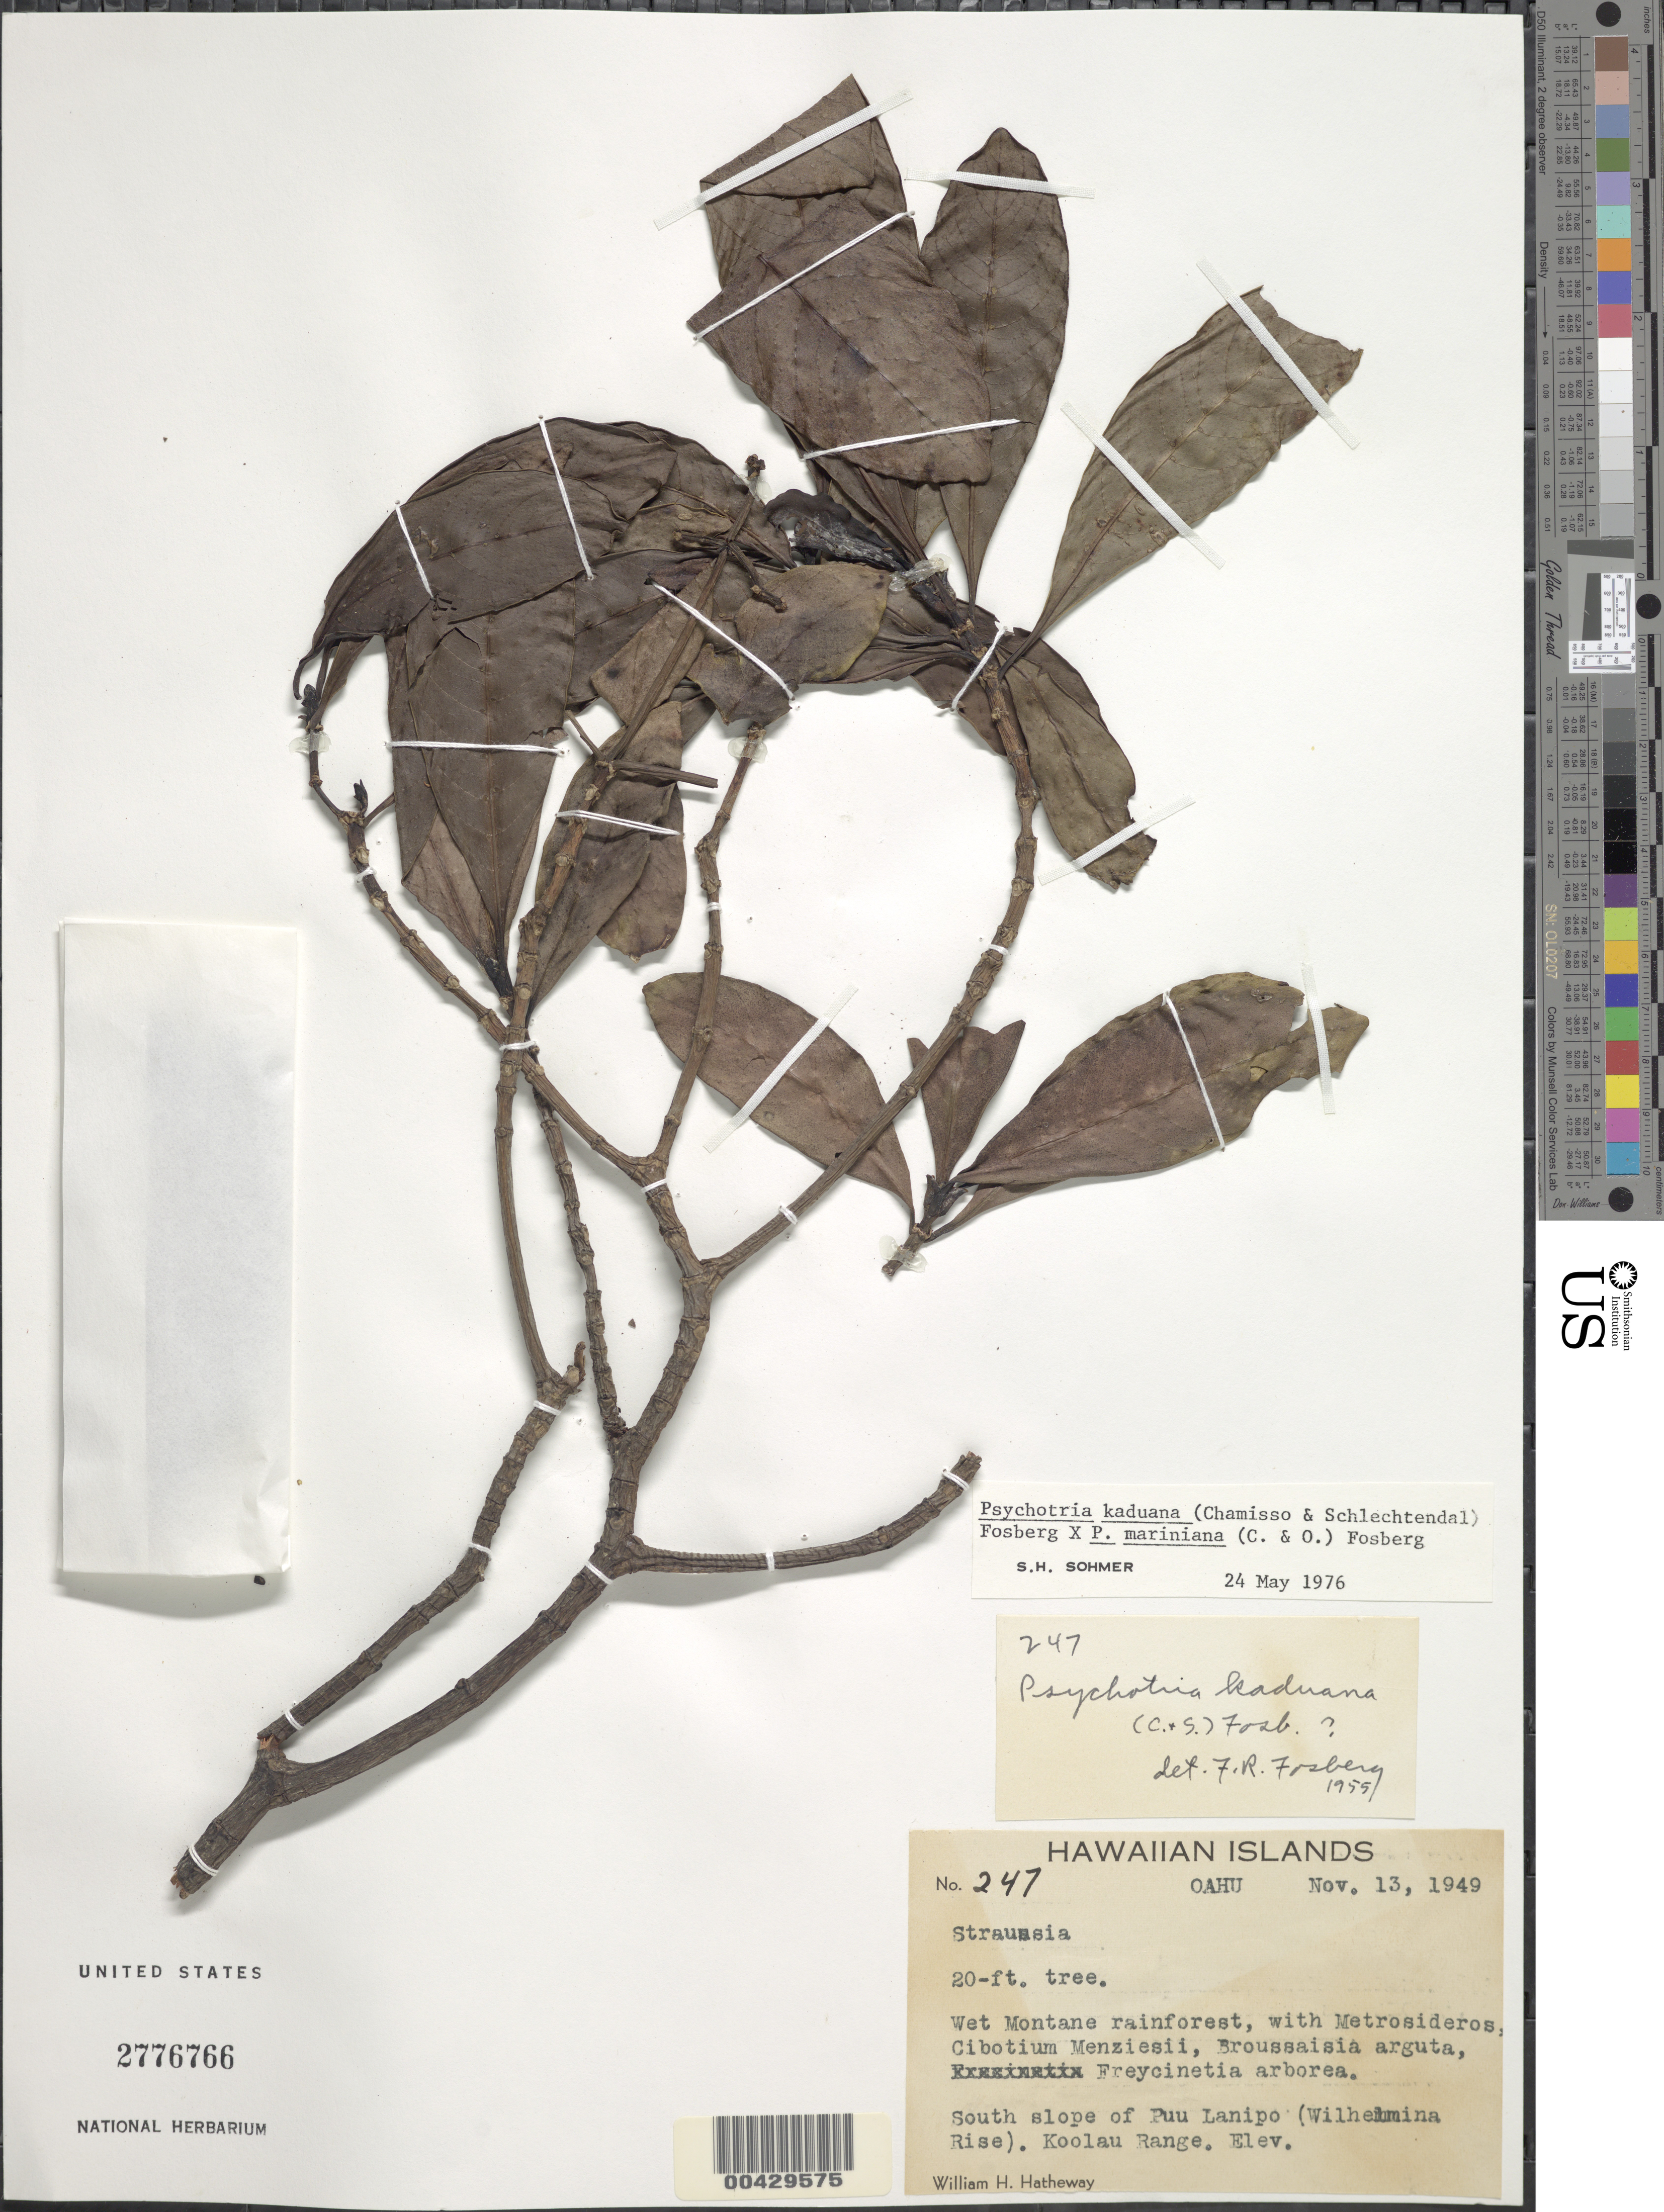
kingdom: Plantae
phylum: Tracheophyta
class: Magnoliopsida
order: Gentianales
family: Rubiaceae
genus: Psychotria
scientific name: Psychotria kaduana x P. mariniana (Cham. & Schltdl.) Fosberg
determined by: Sohmer, S. H.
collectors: W. H. Hatheway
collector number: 247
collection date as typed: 13 Nov 1949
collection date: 1949-11-13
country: United States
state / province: Hawaii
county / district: Honolulu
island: Oahu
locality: South slope of Puu Lanipo(Wilhemmina Rise). Koolau Range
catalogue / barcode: US 2776766